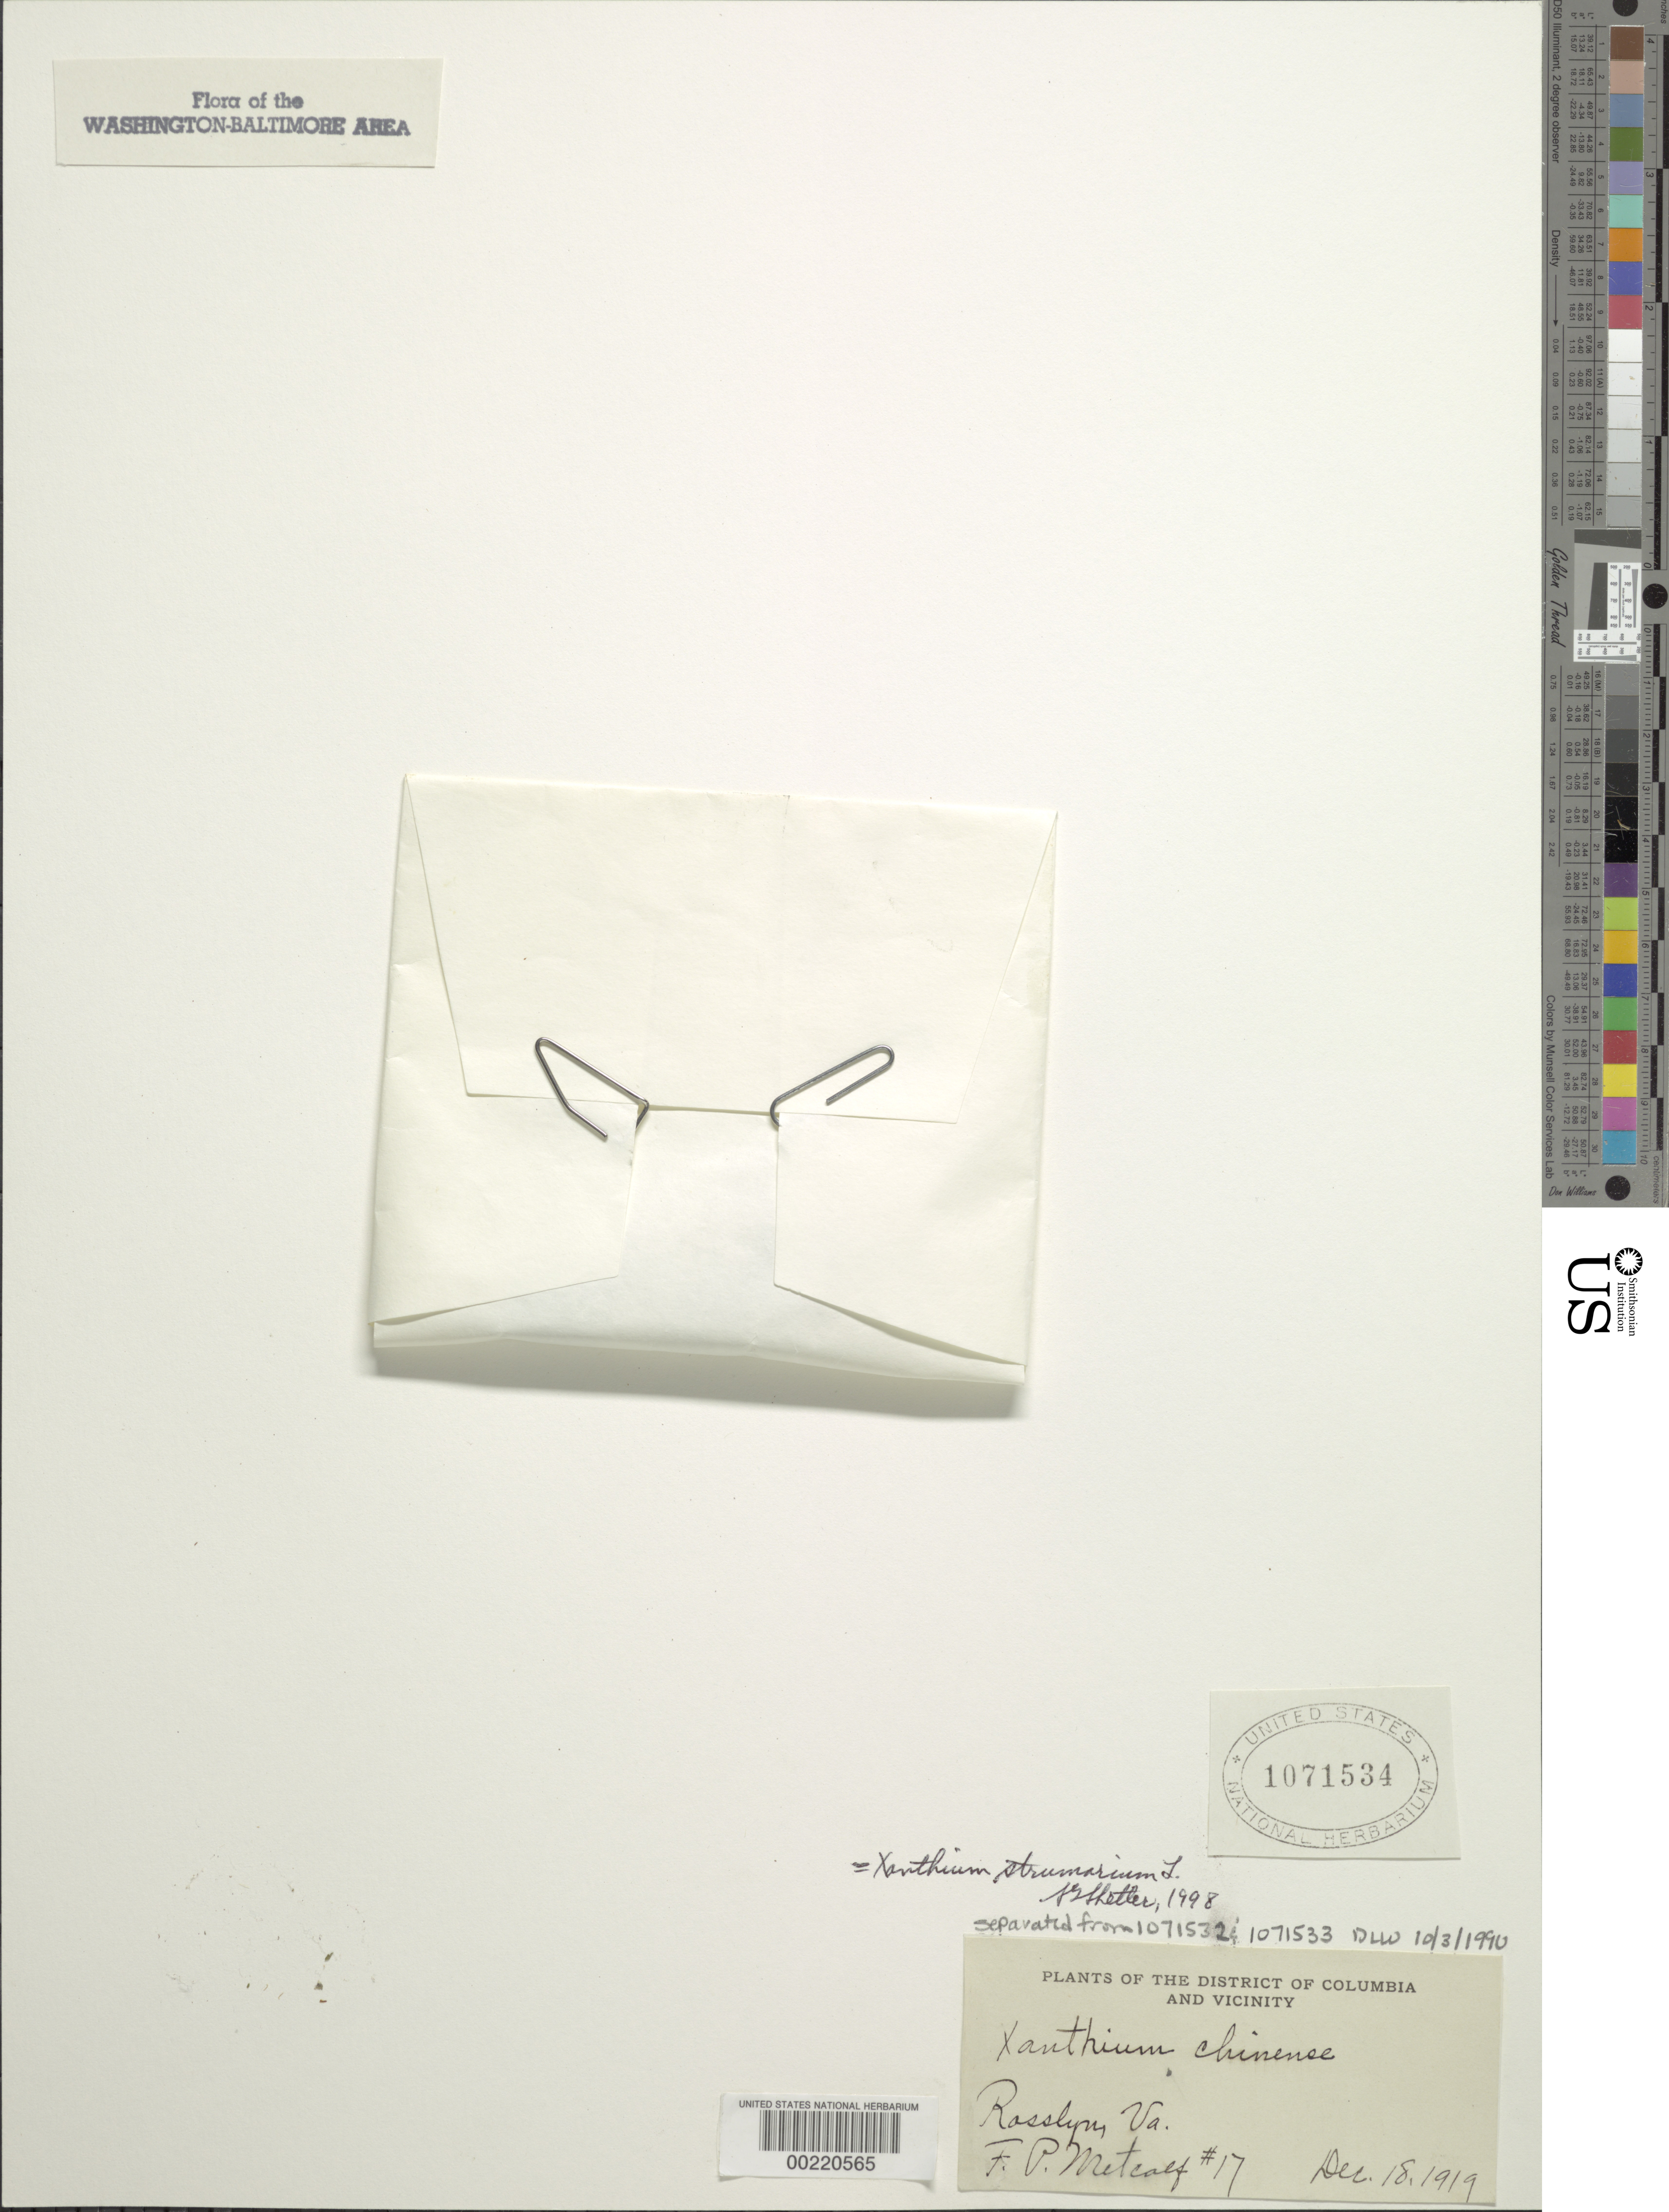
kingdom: Plantae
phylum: Tracheophyta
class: Magnoliopsida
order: Asterales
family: Asteraceae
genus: Xanthium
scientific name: Xanthium strumarium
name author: L.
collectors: F. P. Metcalf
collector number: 17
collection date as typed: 18 Dec 1919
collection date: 1919-12-18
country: United States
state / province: Virginia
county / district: Arlington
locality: Rosslyn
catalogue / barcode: US 1071534